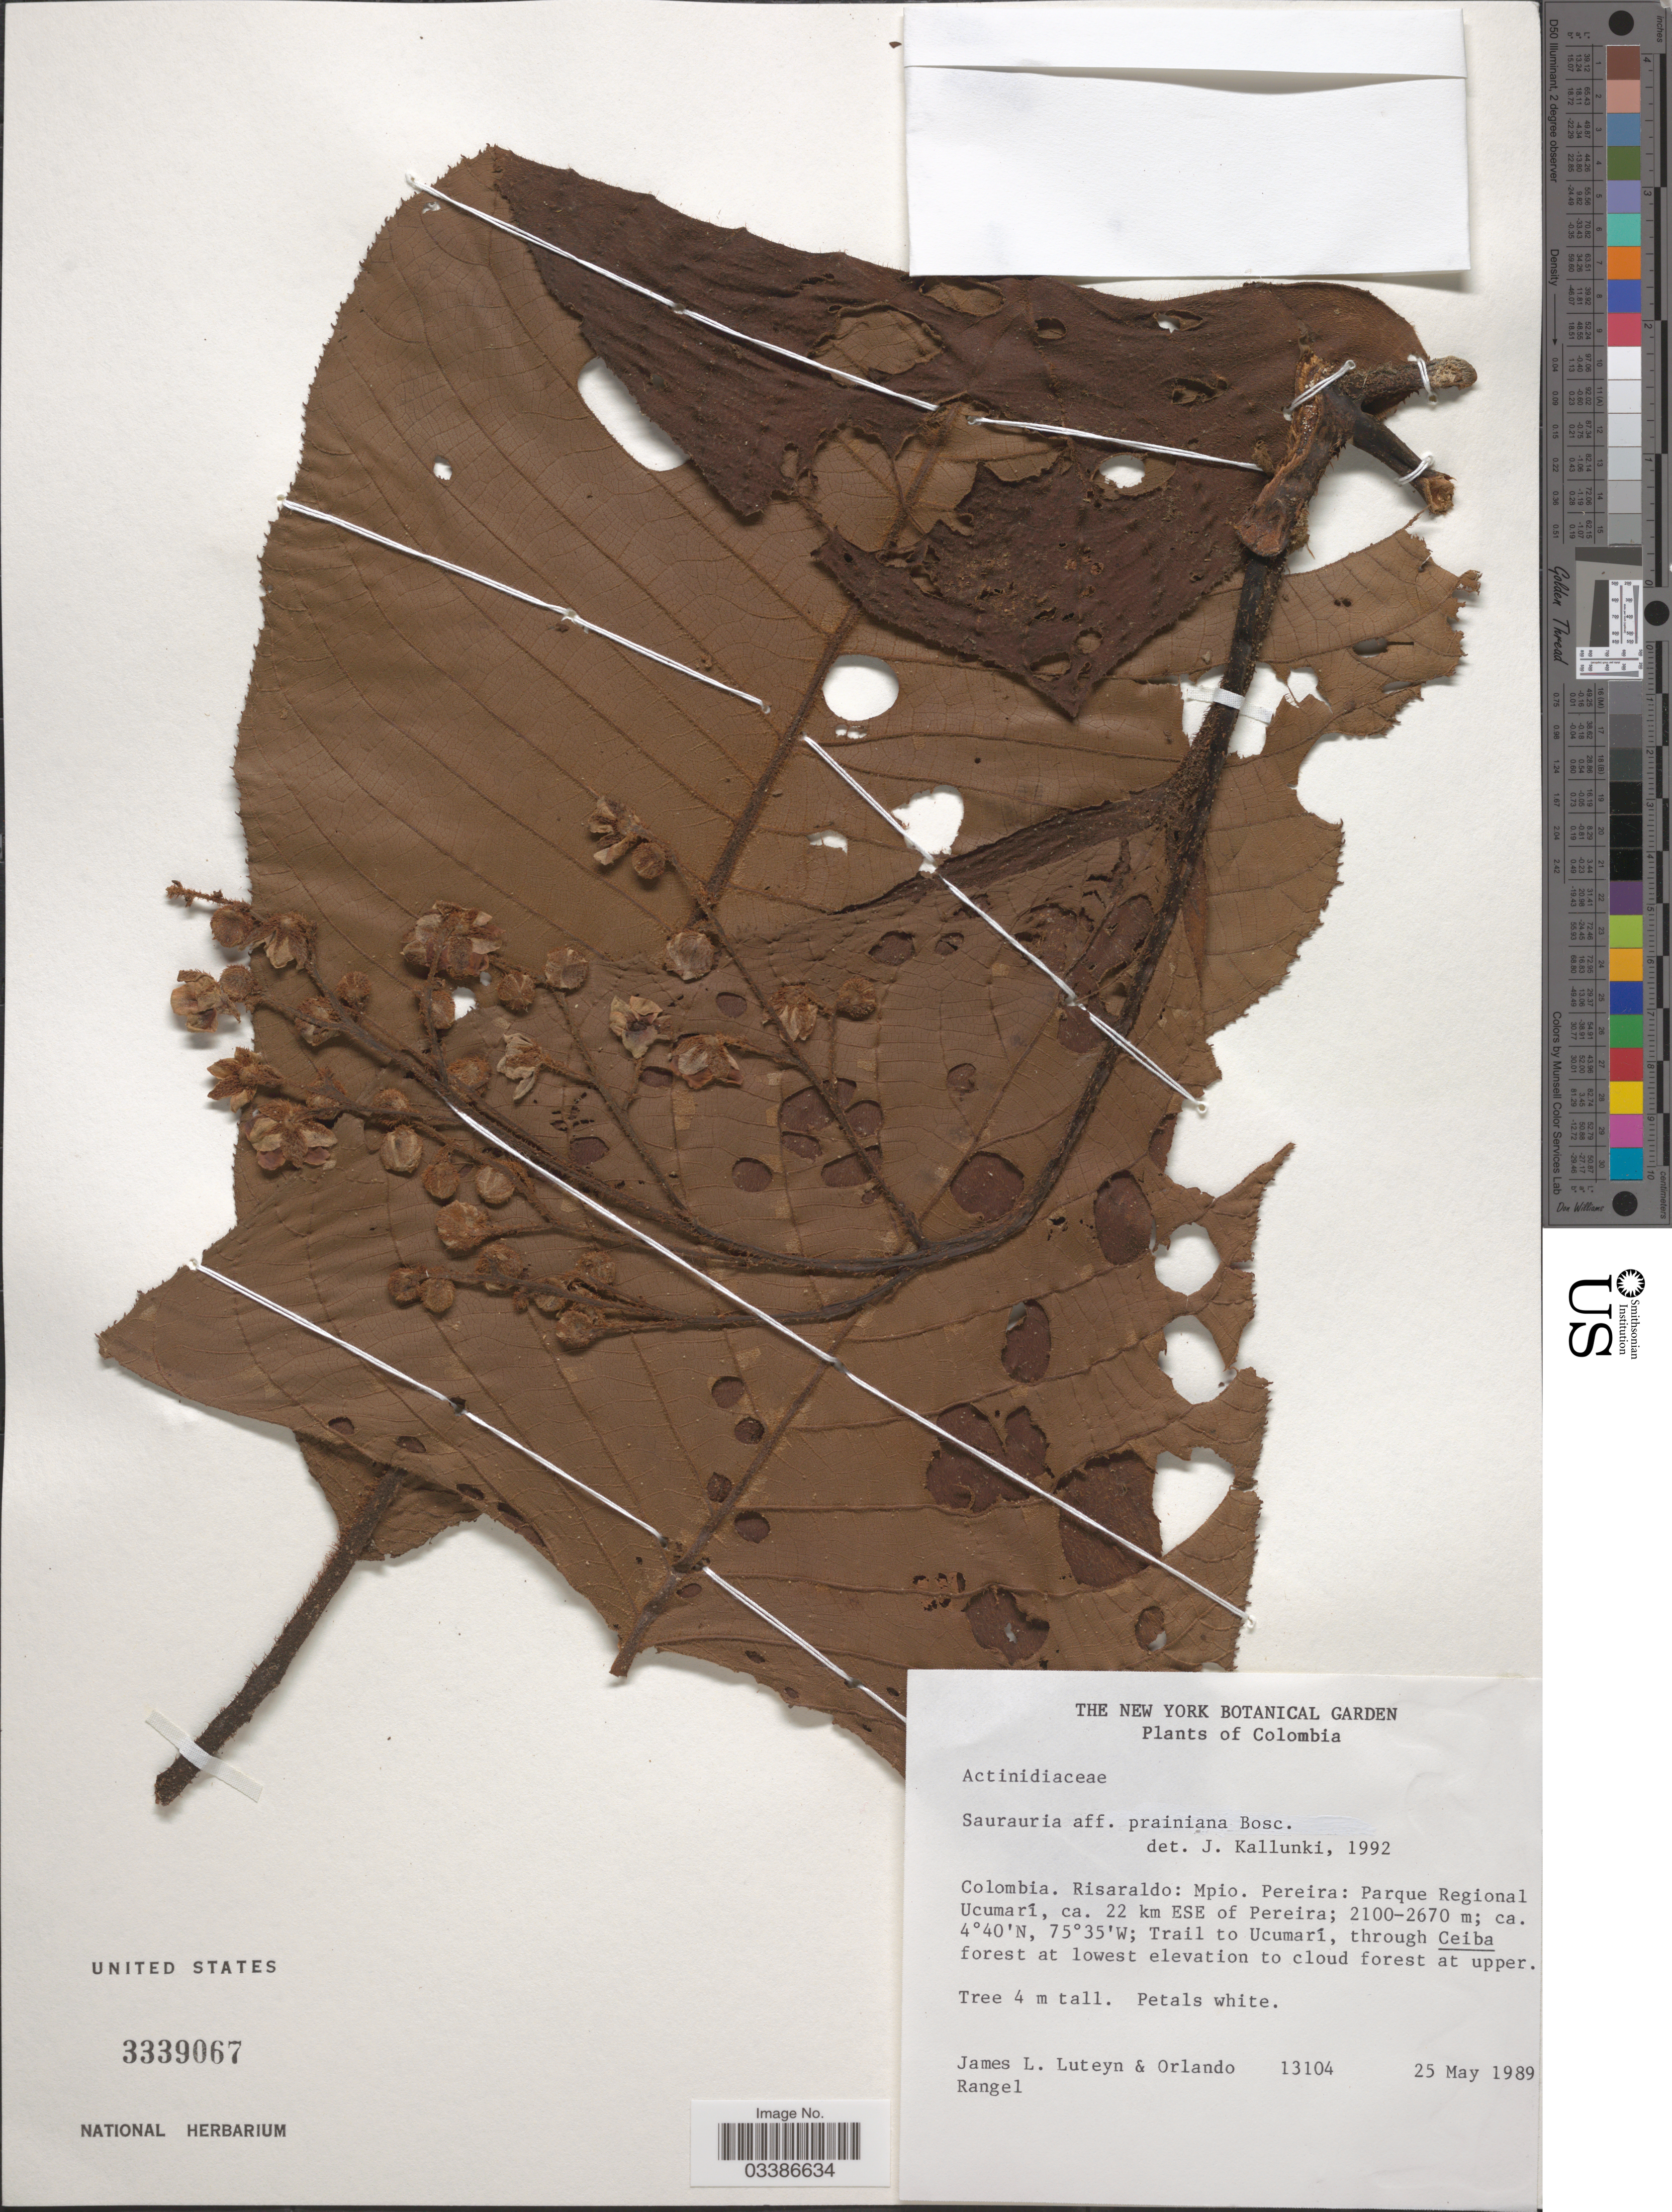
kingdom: Plantae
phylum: Tracheophyta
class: Magnoliopsida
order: Ericales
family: Actinidiaceae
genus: Saurauia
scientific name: Saurauia prainiana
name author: Buscal.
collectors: J. Luteyn & O. Rangel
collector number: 13104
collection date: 1989-05-25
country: Colombia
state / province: Risaralda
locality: Mpio. Pereira: Parque Regional Ucumarí, ca. 22 km ESE of Pereira; Trail to Ucumarí.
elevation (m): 2100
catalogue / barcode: US 3339067